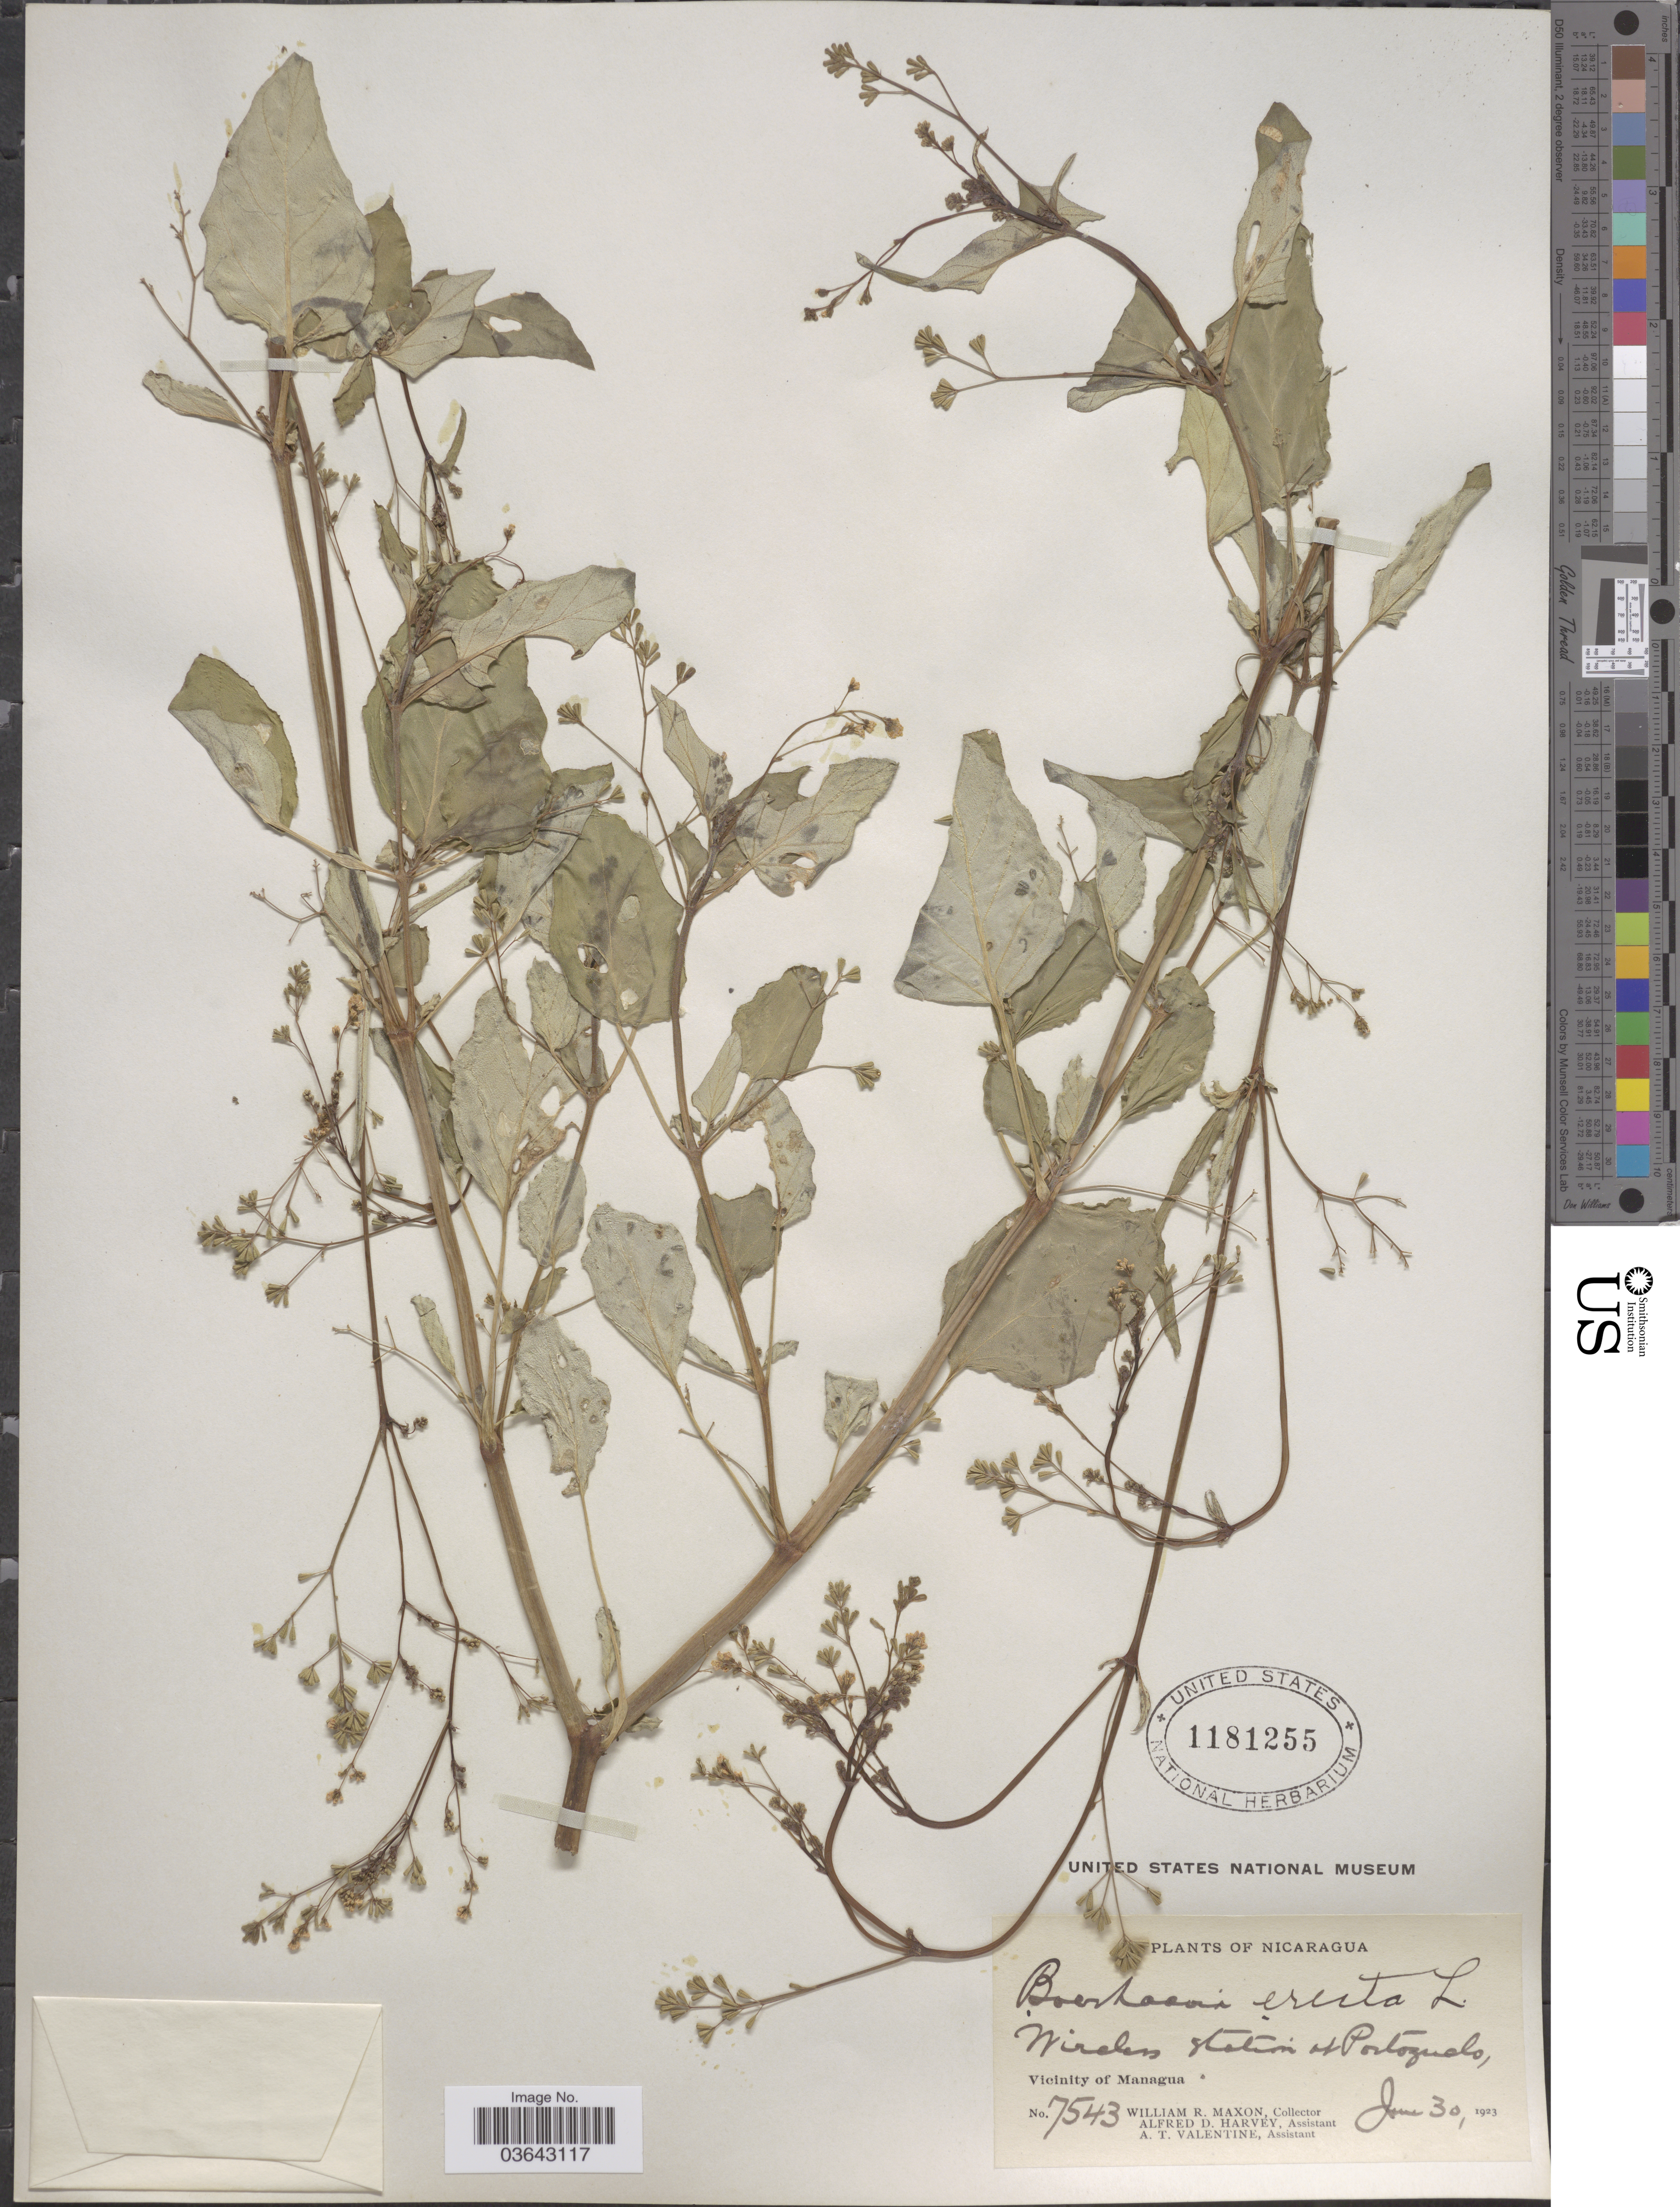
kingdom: Plantae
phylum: Tracheophyta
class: Magnoliopsida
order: Caryophyllales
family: Nyctaginaceae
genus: Boerhavia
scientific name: Boerhavia erecta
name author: L.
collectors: W. R. Maxon, A. D. Harvey & A. Valentine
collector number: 7543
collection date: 1923-06-30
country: Nicaragua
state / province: Managua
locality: Wireless station at Portozuelo. Vicinity of Managua.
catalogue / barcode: US 1181255